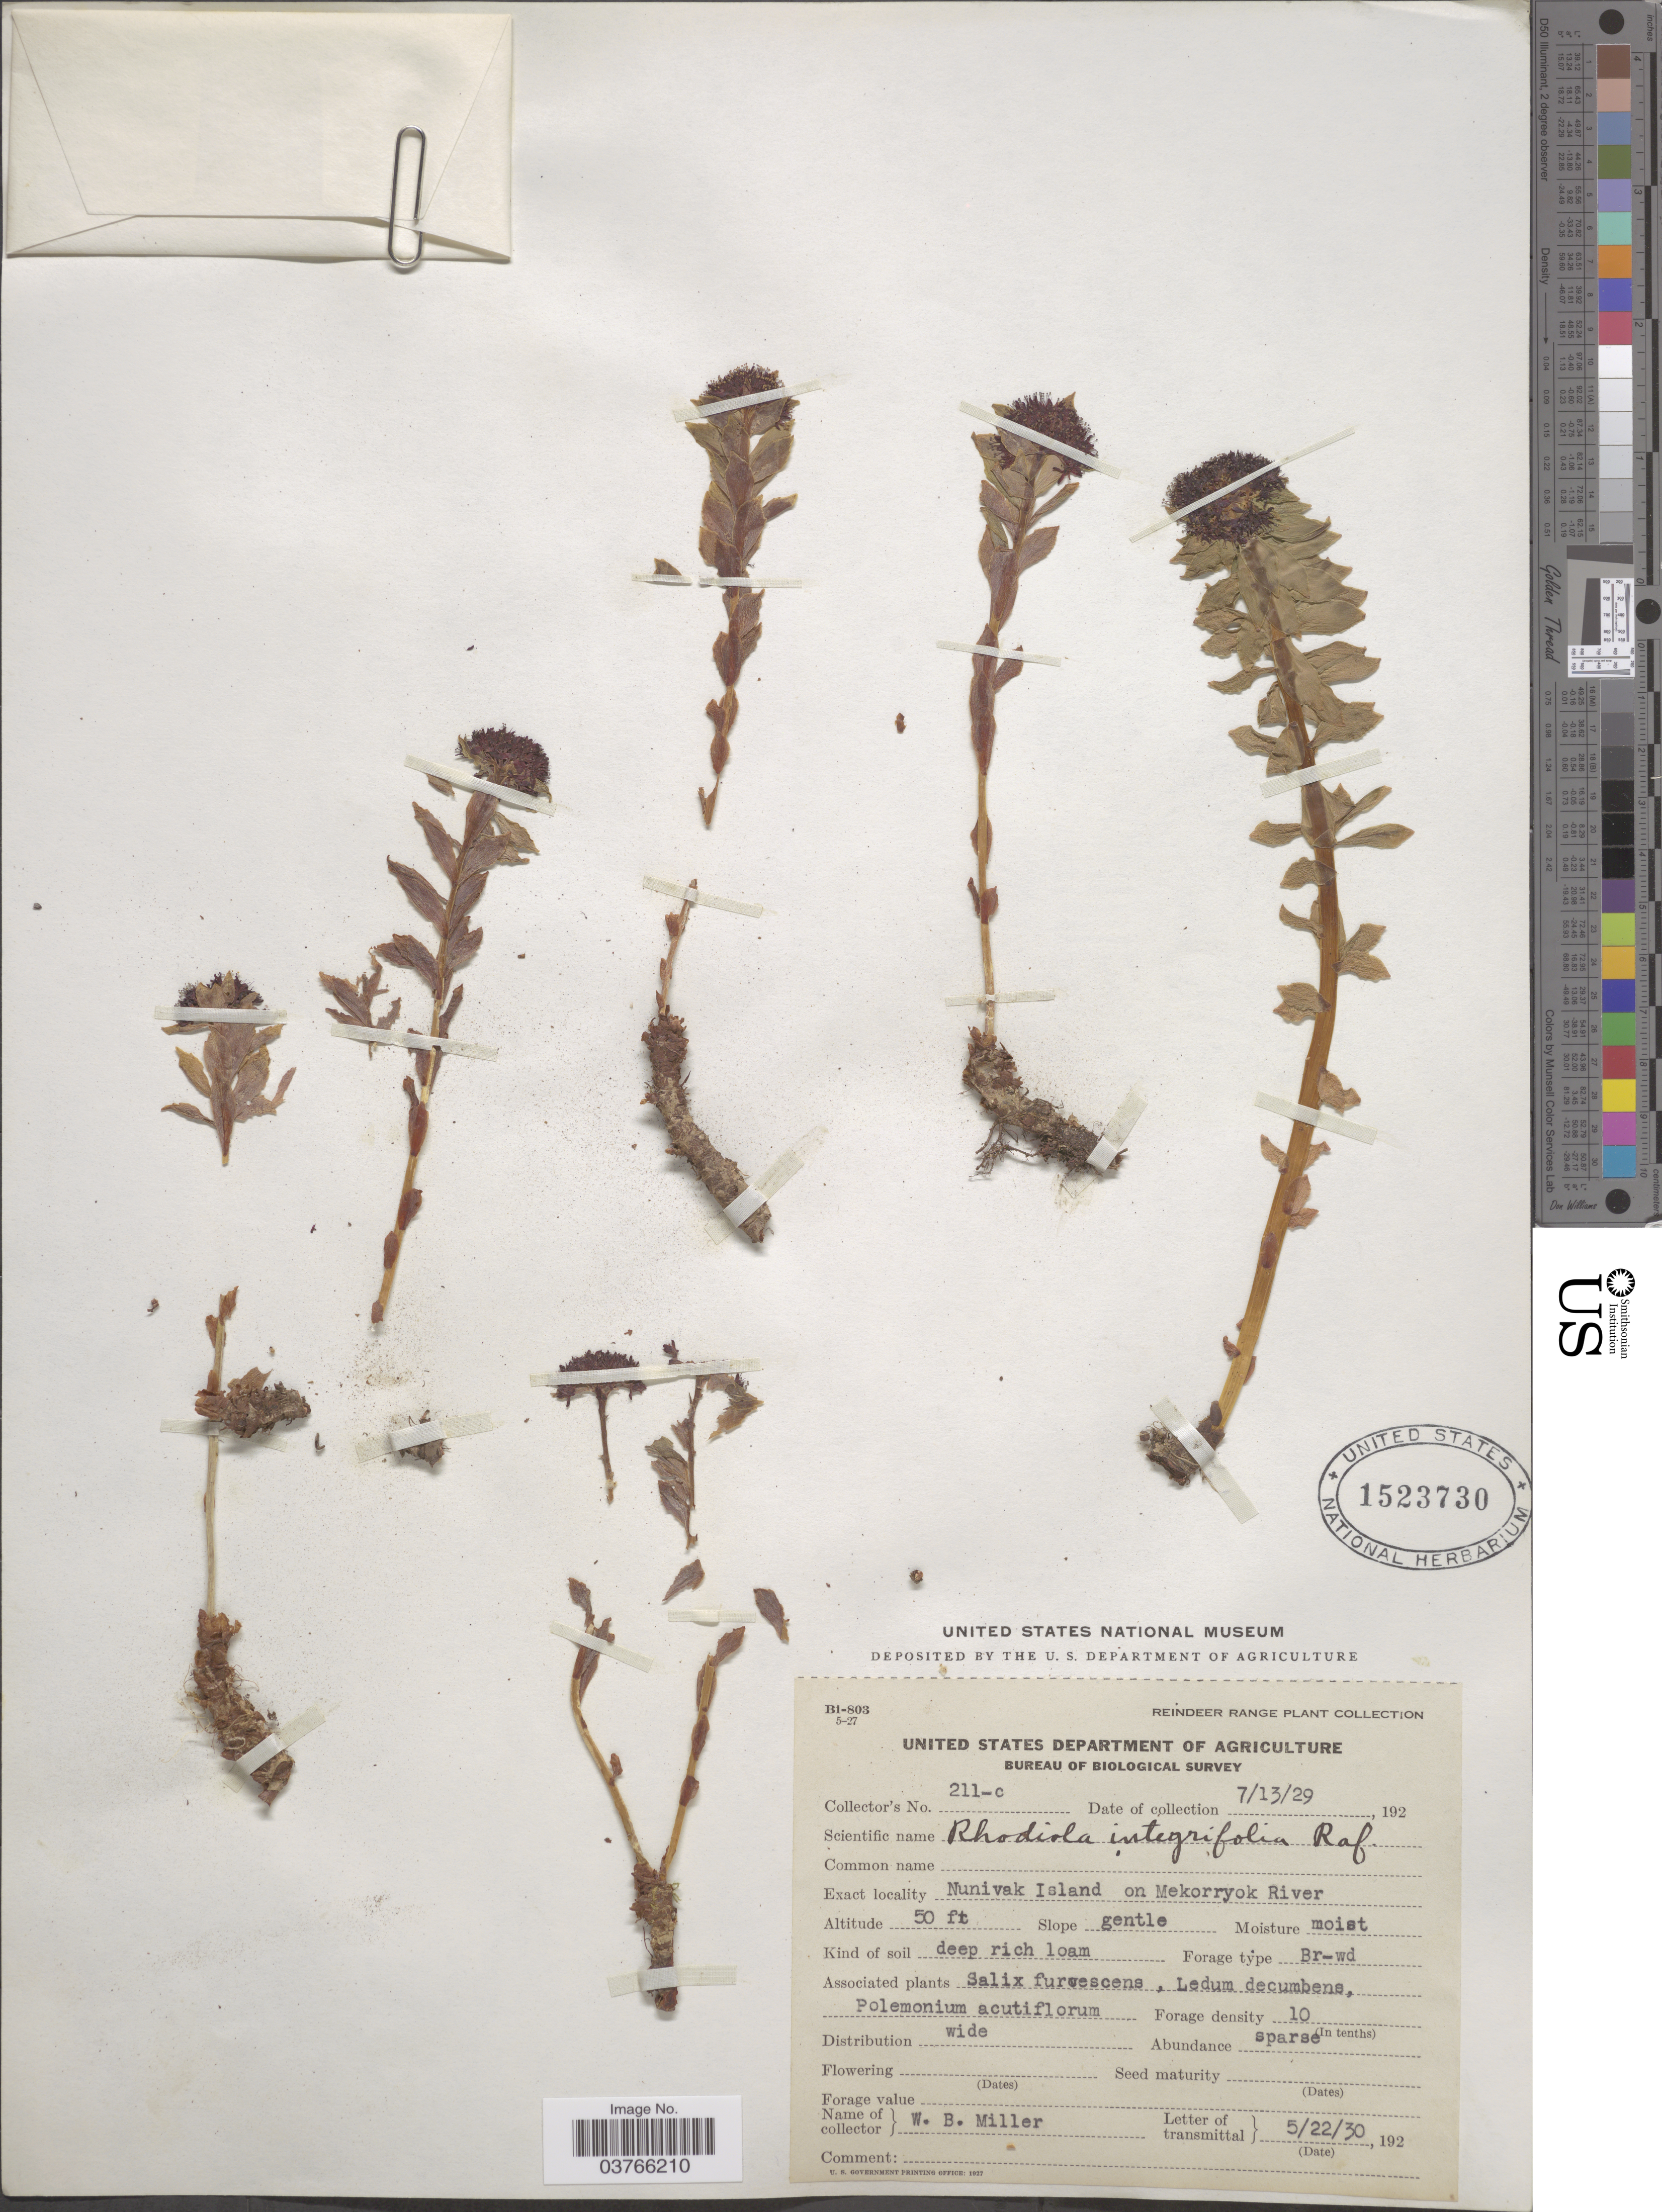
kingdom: Plantae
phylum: Tracheophyta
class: Magnoliopsida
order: Saxifragales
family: Crassulaceae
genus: Rhodiola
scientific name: Rhodiola integrifolia subsp. integrifolia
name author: Raf.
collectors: W. Miller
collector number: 211-c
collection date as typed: Transcribed d/m/y: 13/7/29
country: United States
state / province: Alaska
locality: Reindeer Range. Nunivak Island on Mekorryok River.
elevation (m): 15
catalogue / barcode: US 1523730